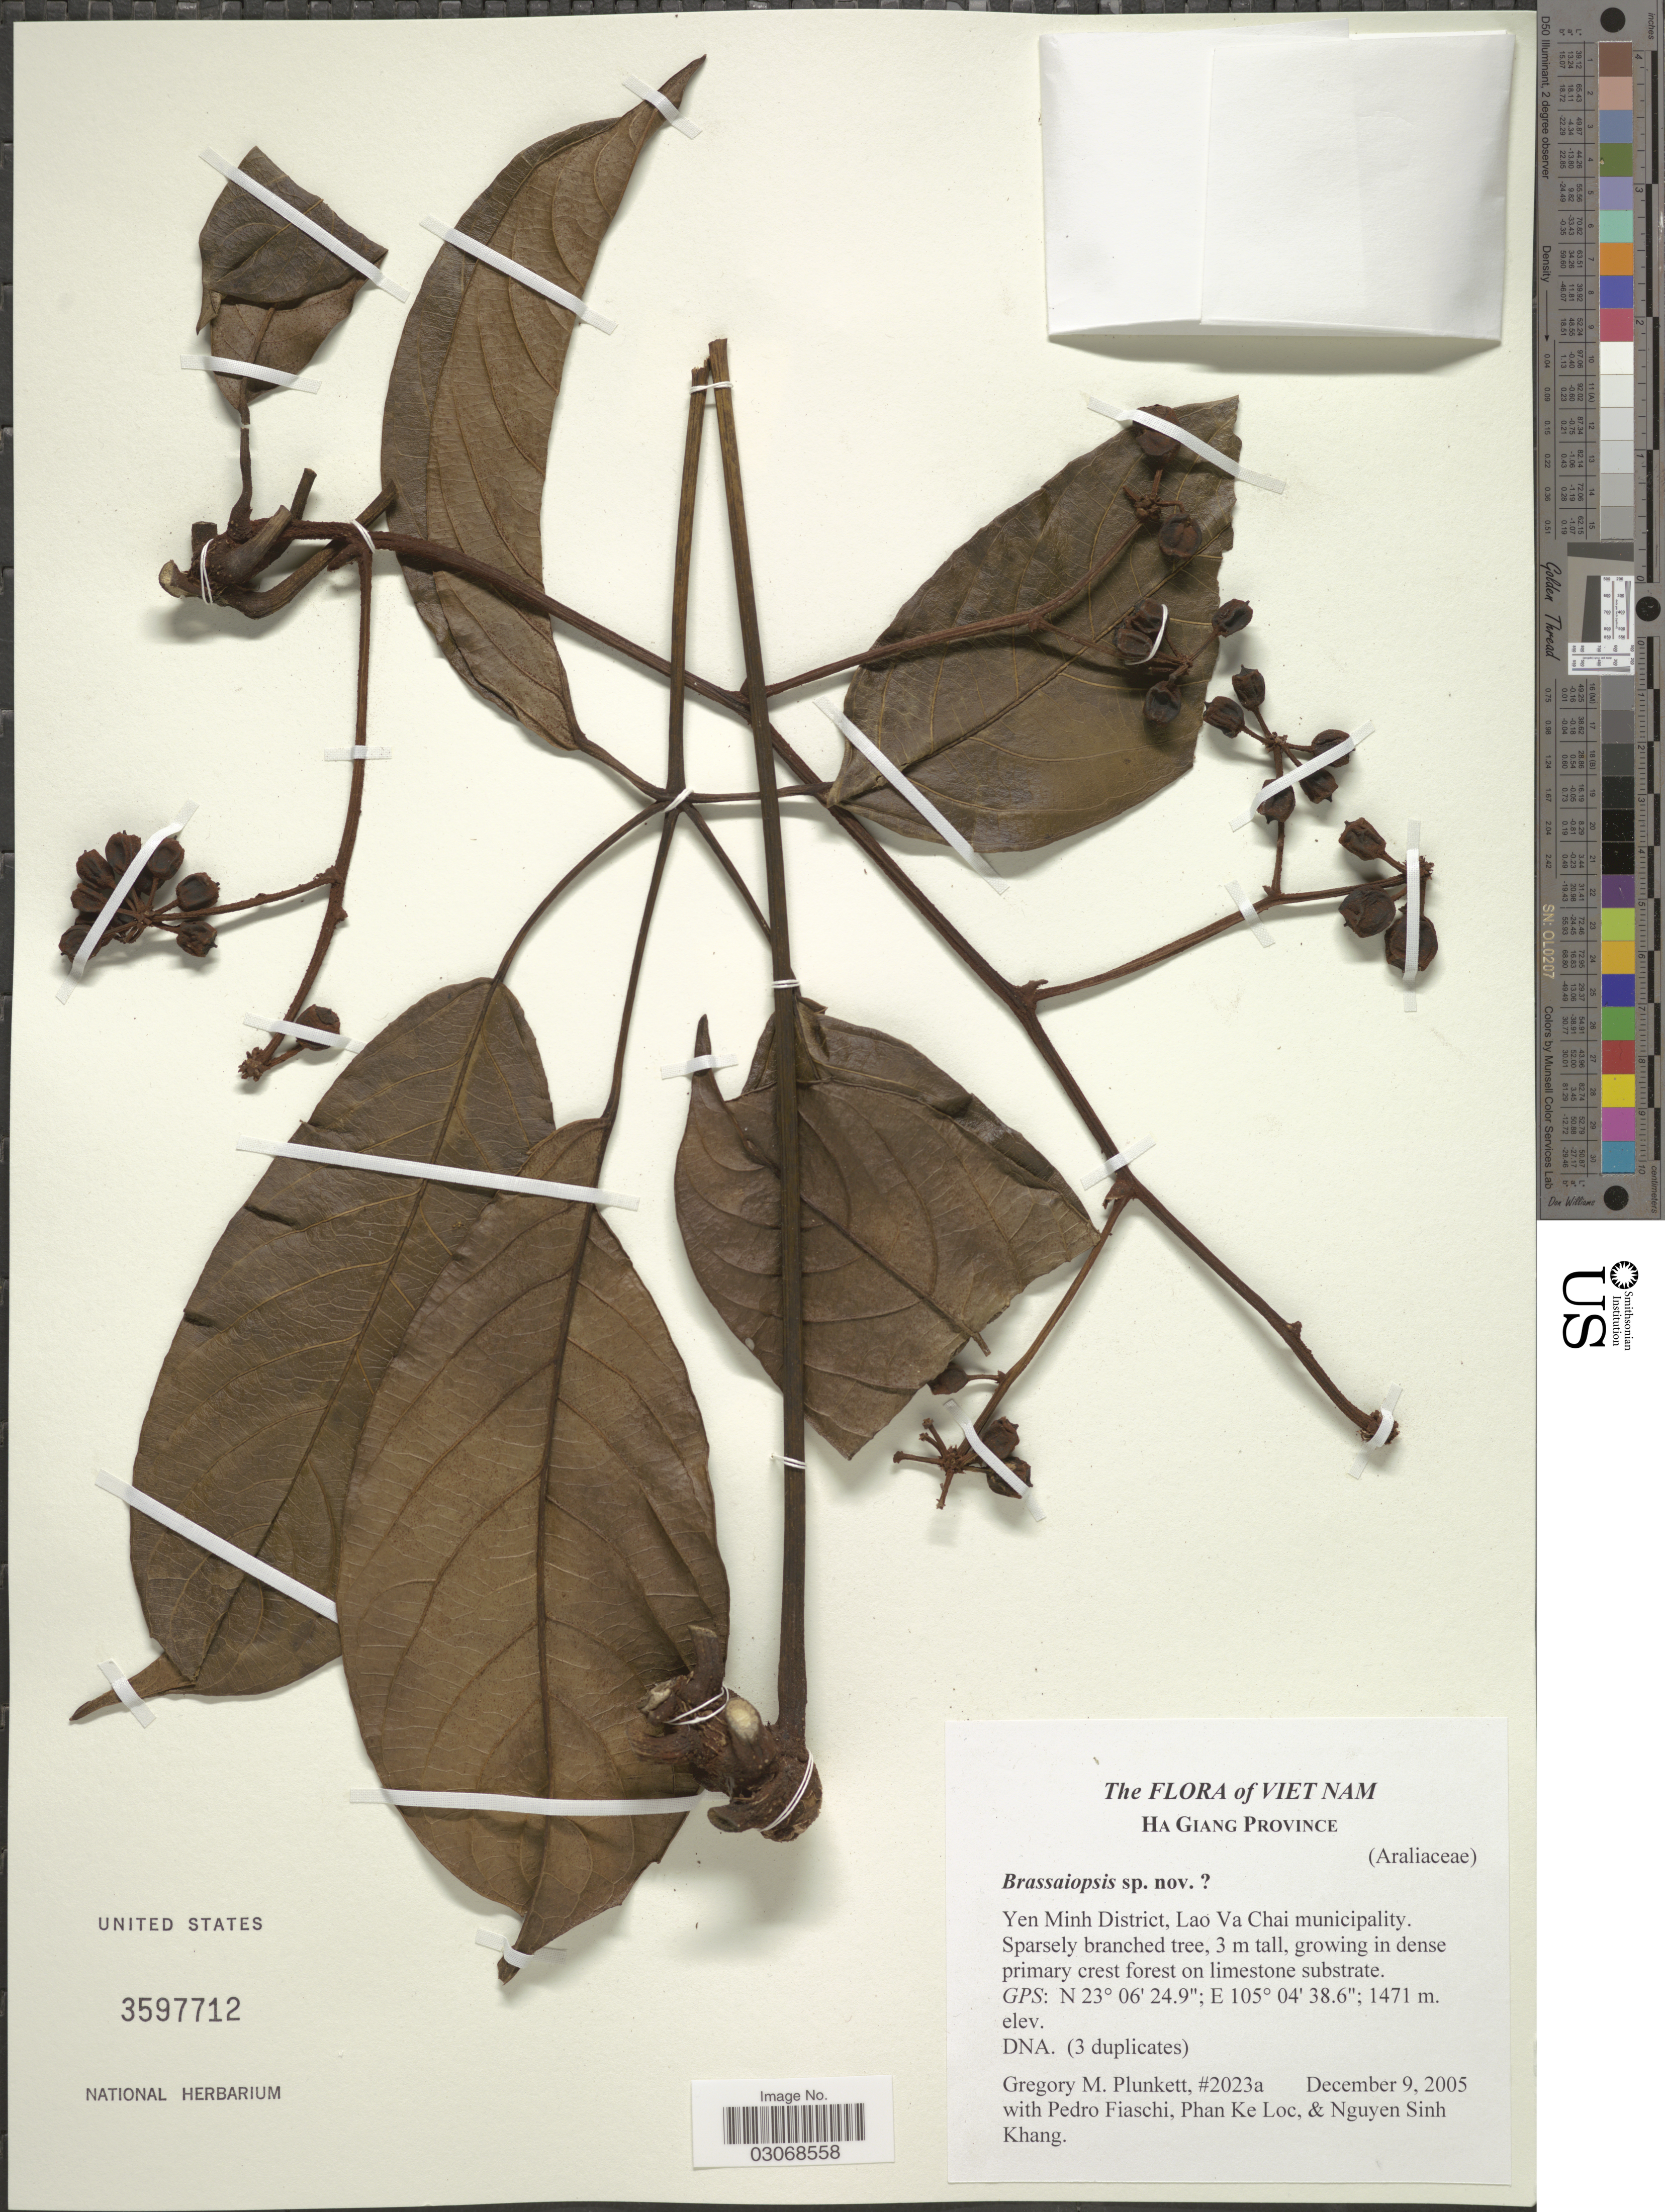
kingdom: Plantae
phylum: Tracheophyta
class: Magnoliopsida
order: Apiales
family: Araliaceae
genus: Brassaiopsis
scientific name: Brassaiopsis sp.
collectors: G. M. Plunkett, P. Fiaschi, P. K. Lôc & N. Khang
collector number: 2023a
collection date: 2005-12-09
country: Vietnam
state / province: Ha Giang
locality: Yen Minh District, Lao Va Chai municipality.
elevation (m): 1471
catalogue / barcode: US 3597712